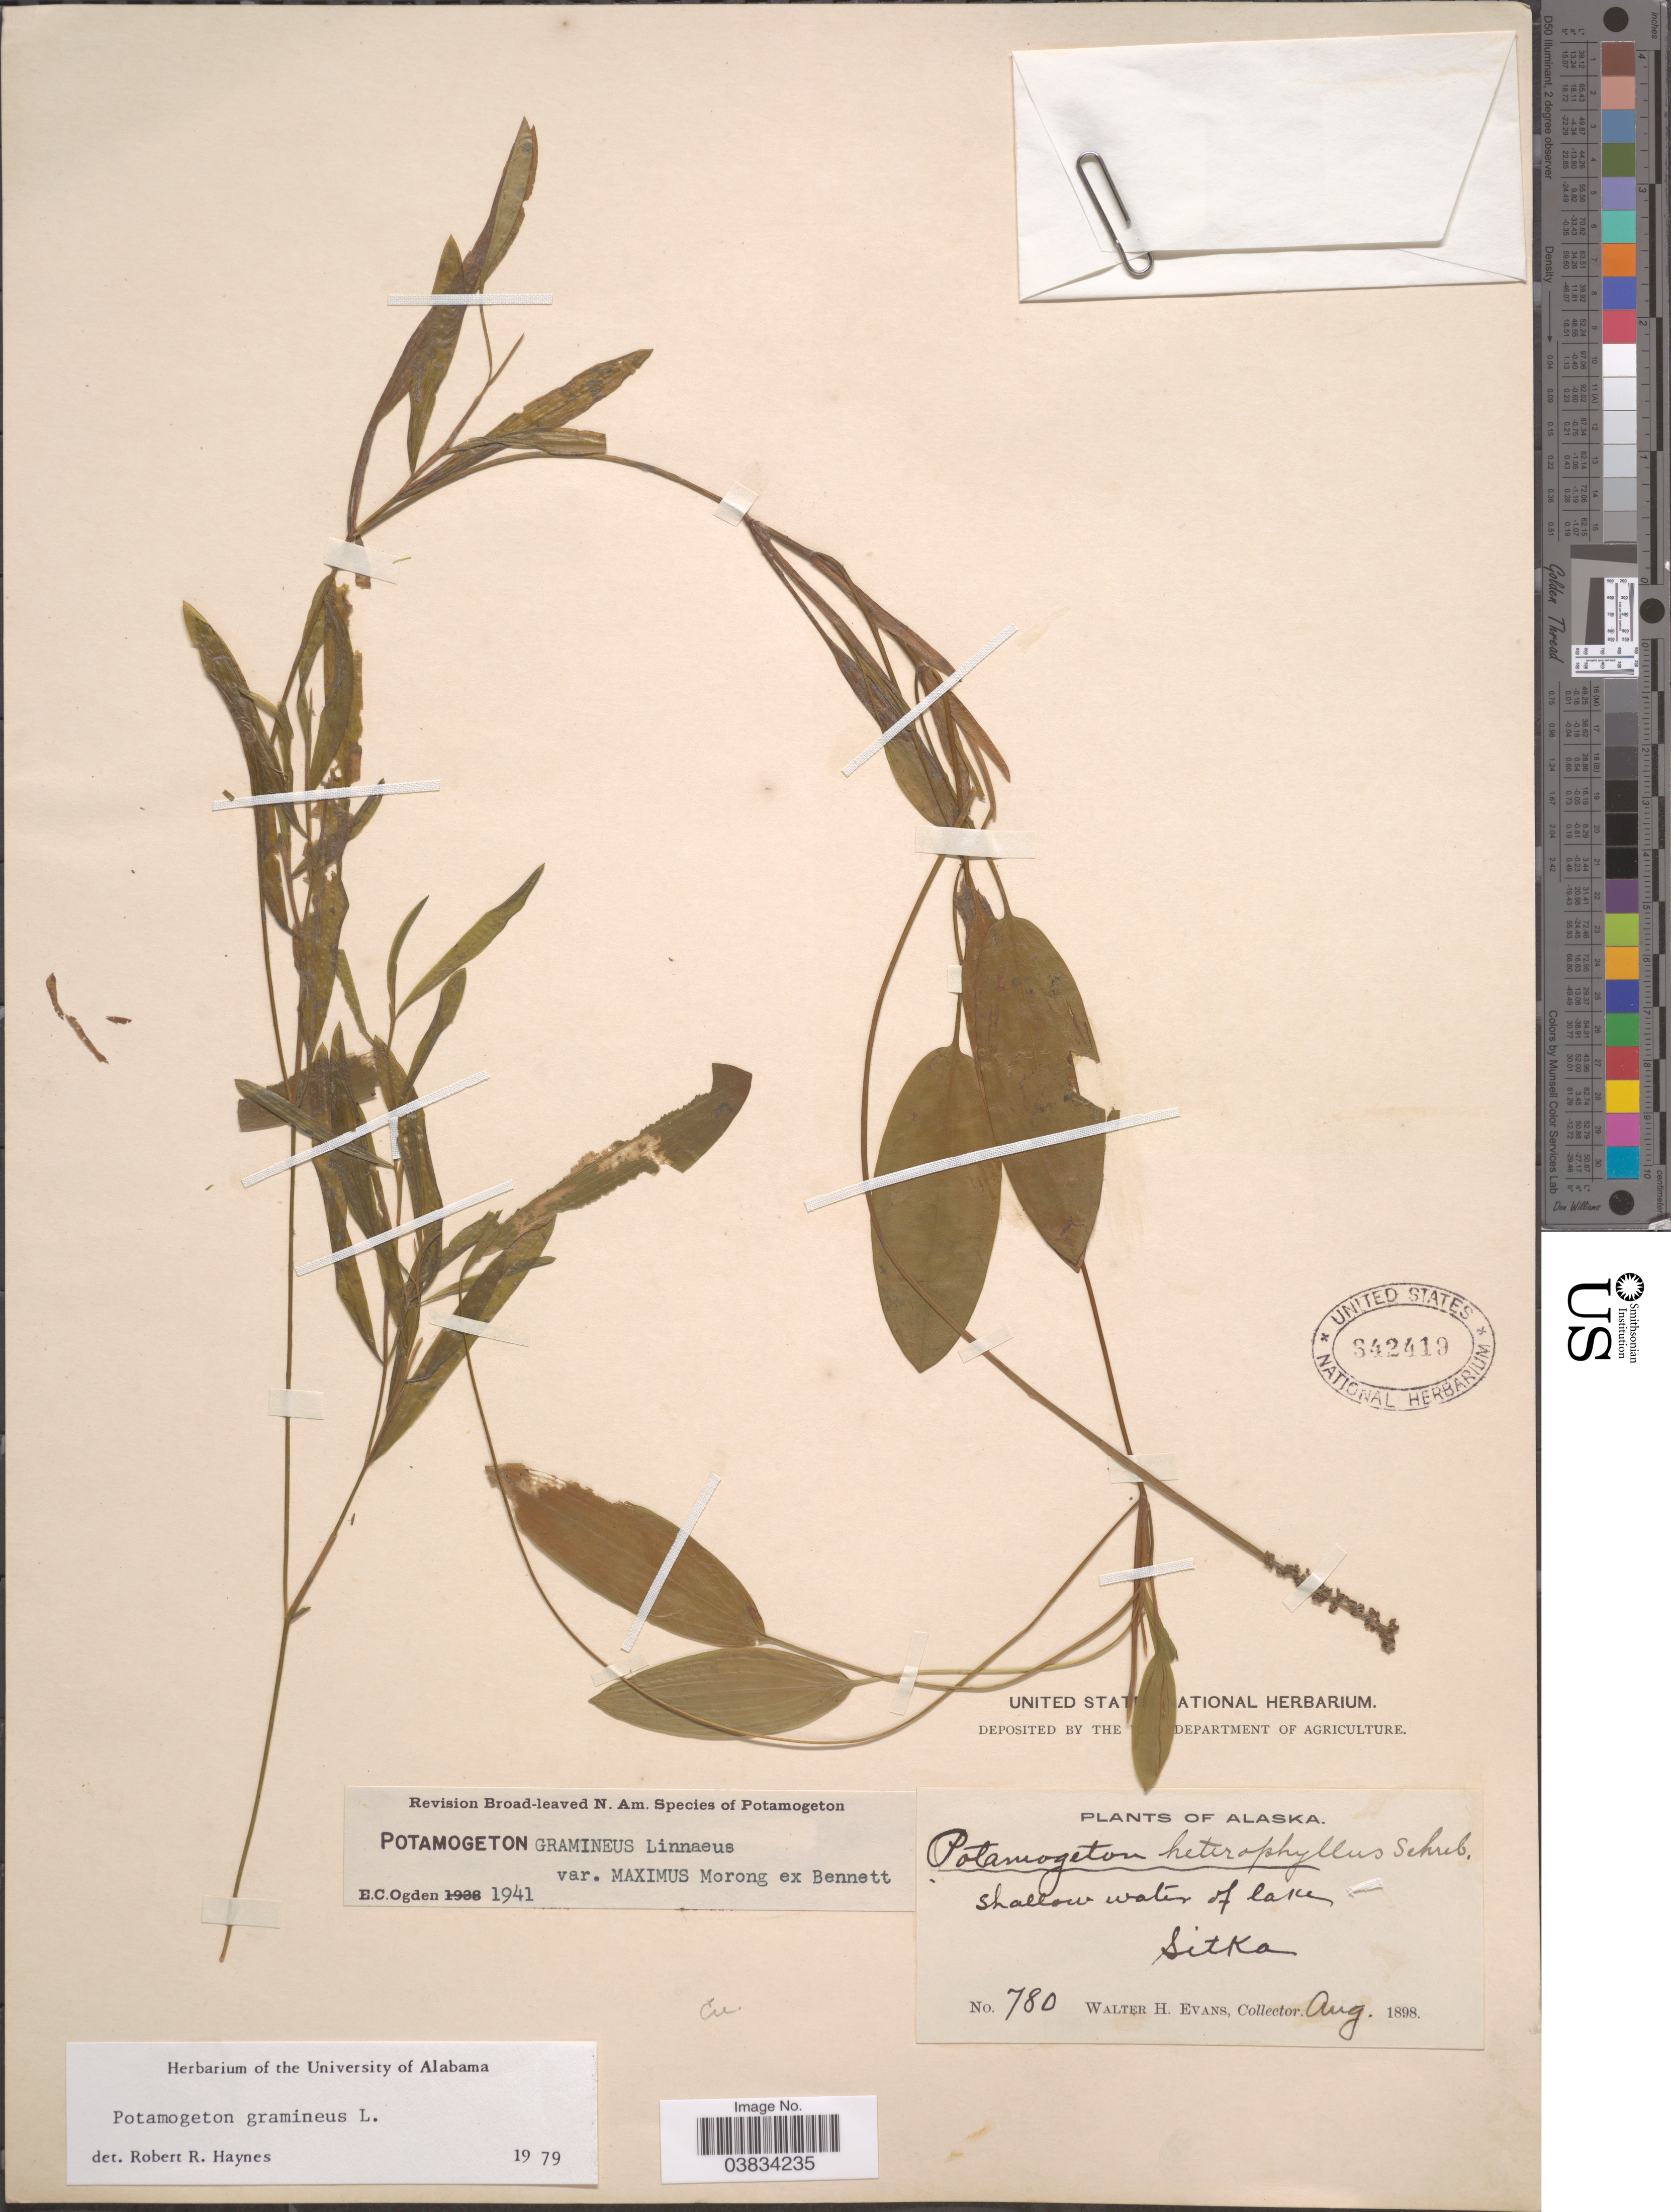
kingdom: Plantae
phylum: Tracheophyta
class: Liliopsida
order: Alismatales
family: Potamogetonaceae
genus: Potamogeton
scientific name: Potamogeton gramineus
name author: L.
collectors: W. H. Evans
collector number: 780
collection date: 1898-08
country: United States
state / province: Alaska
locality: Shallow water of lake Sitka.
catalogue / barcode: US 342419